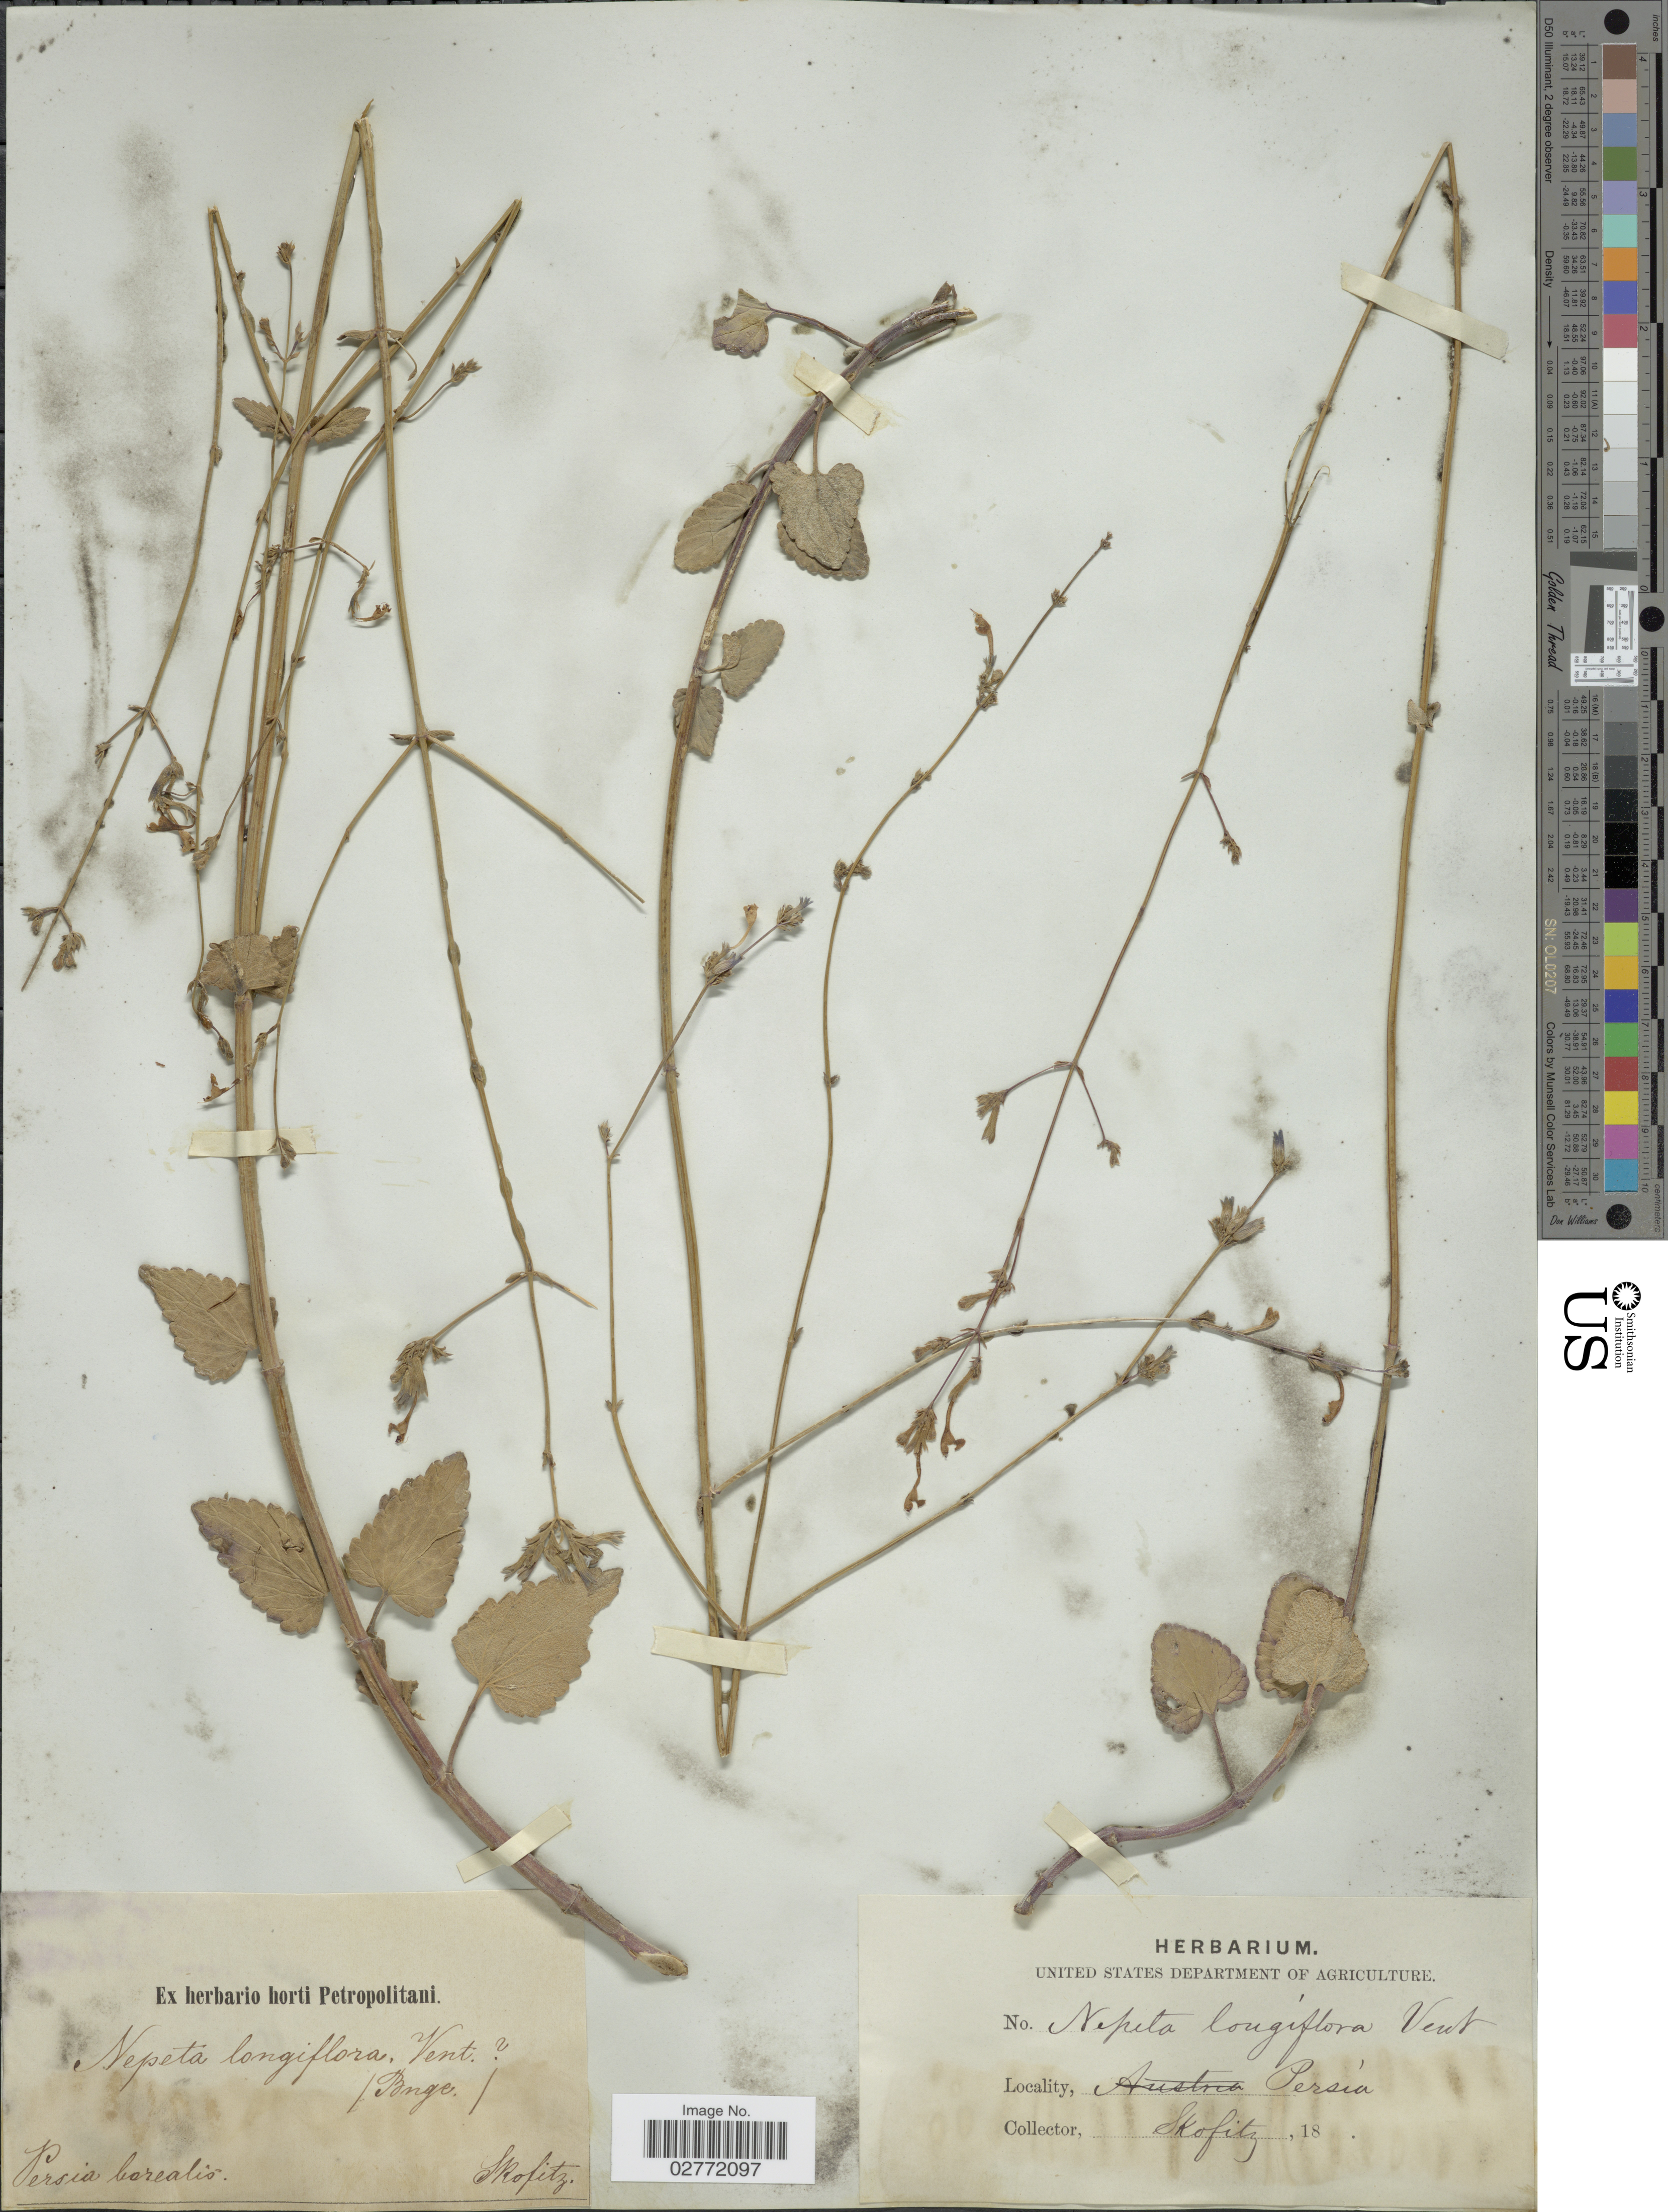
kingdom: Plantae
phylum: Tracheophyta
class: Magnoliopsida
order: Lamiales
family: Lamiaceae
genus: Nepeta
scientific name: Nepeta longiflora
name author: Vent.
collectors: Skofitz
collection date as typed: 18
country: Iran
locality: Persia borealis.